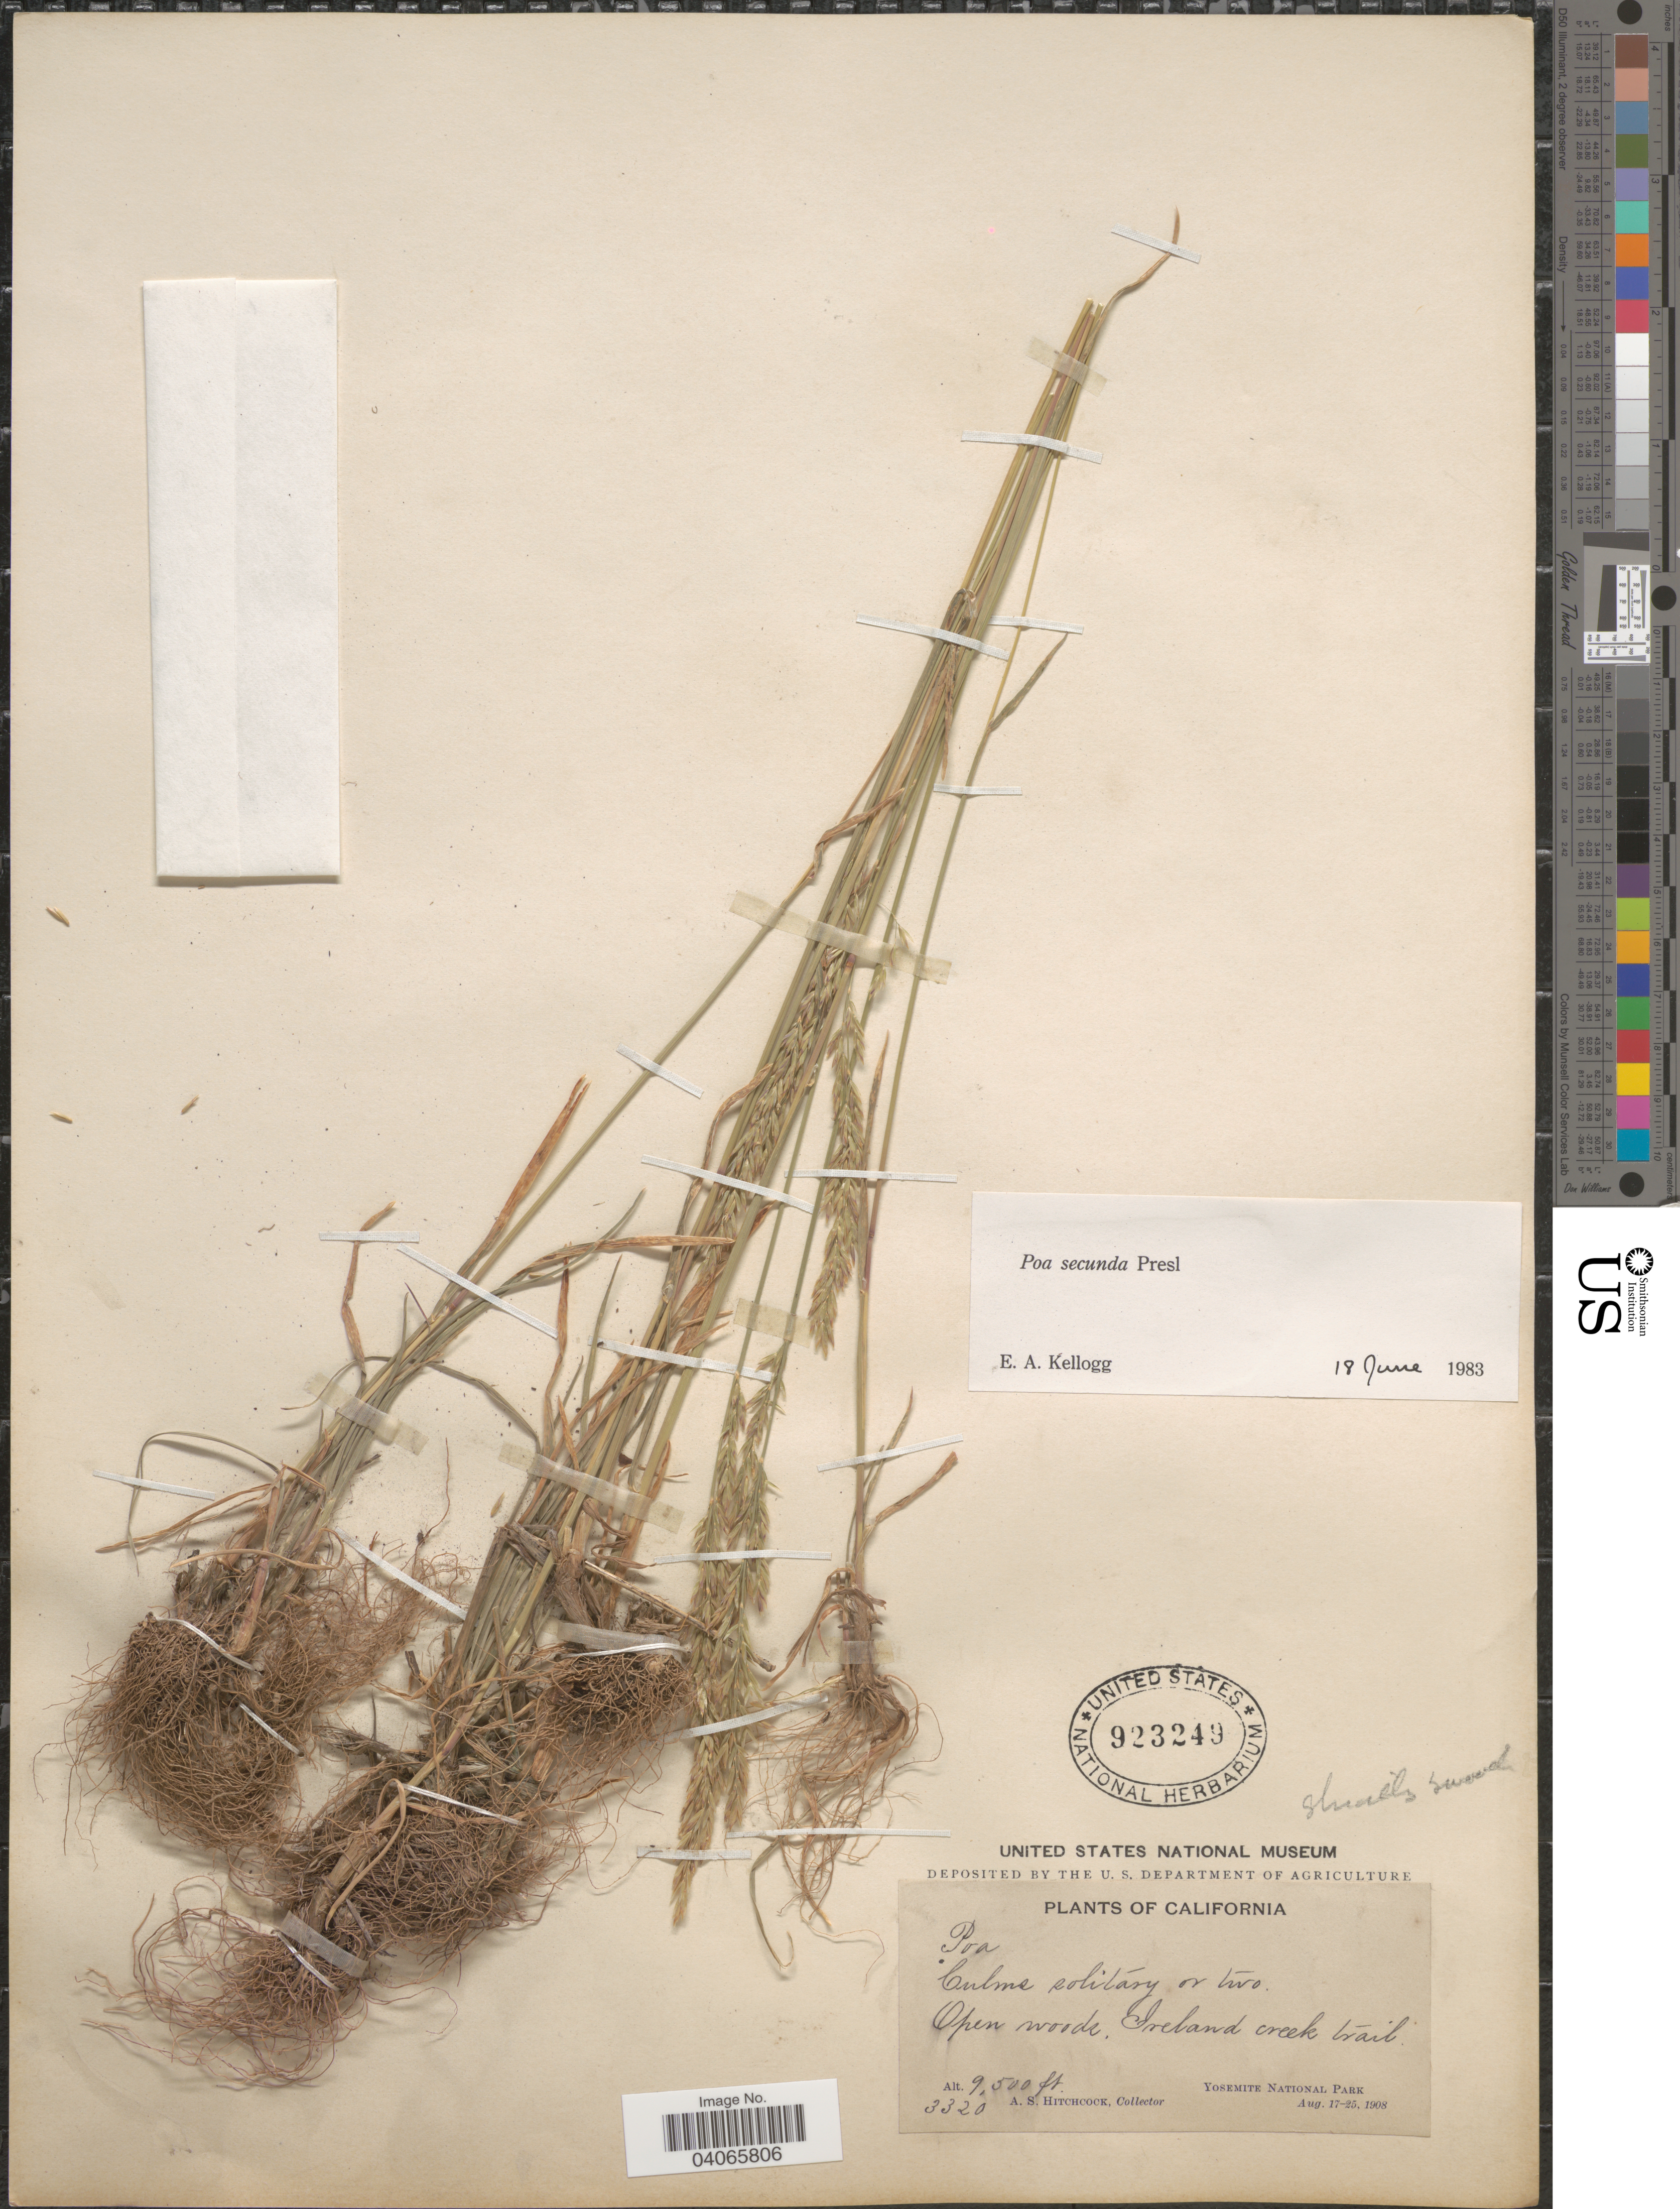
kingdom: Plantae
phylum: Tracheophyta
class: Liliopsida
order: Poales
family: Poaceae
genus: Poa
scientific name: Poa secunda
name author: J. Presl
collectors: A. S. Hitchcock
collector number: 3320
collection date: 1908-08-17/1908-08-25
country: United States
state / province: California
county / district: Mariposa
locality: Open woods, Ireland creek trail. Yosemite National Park.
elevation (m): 2896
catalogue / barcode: US 923249